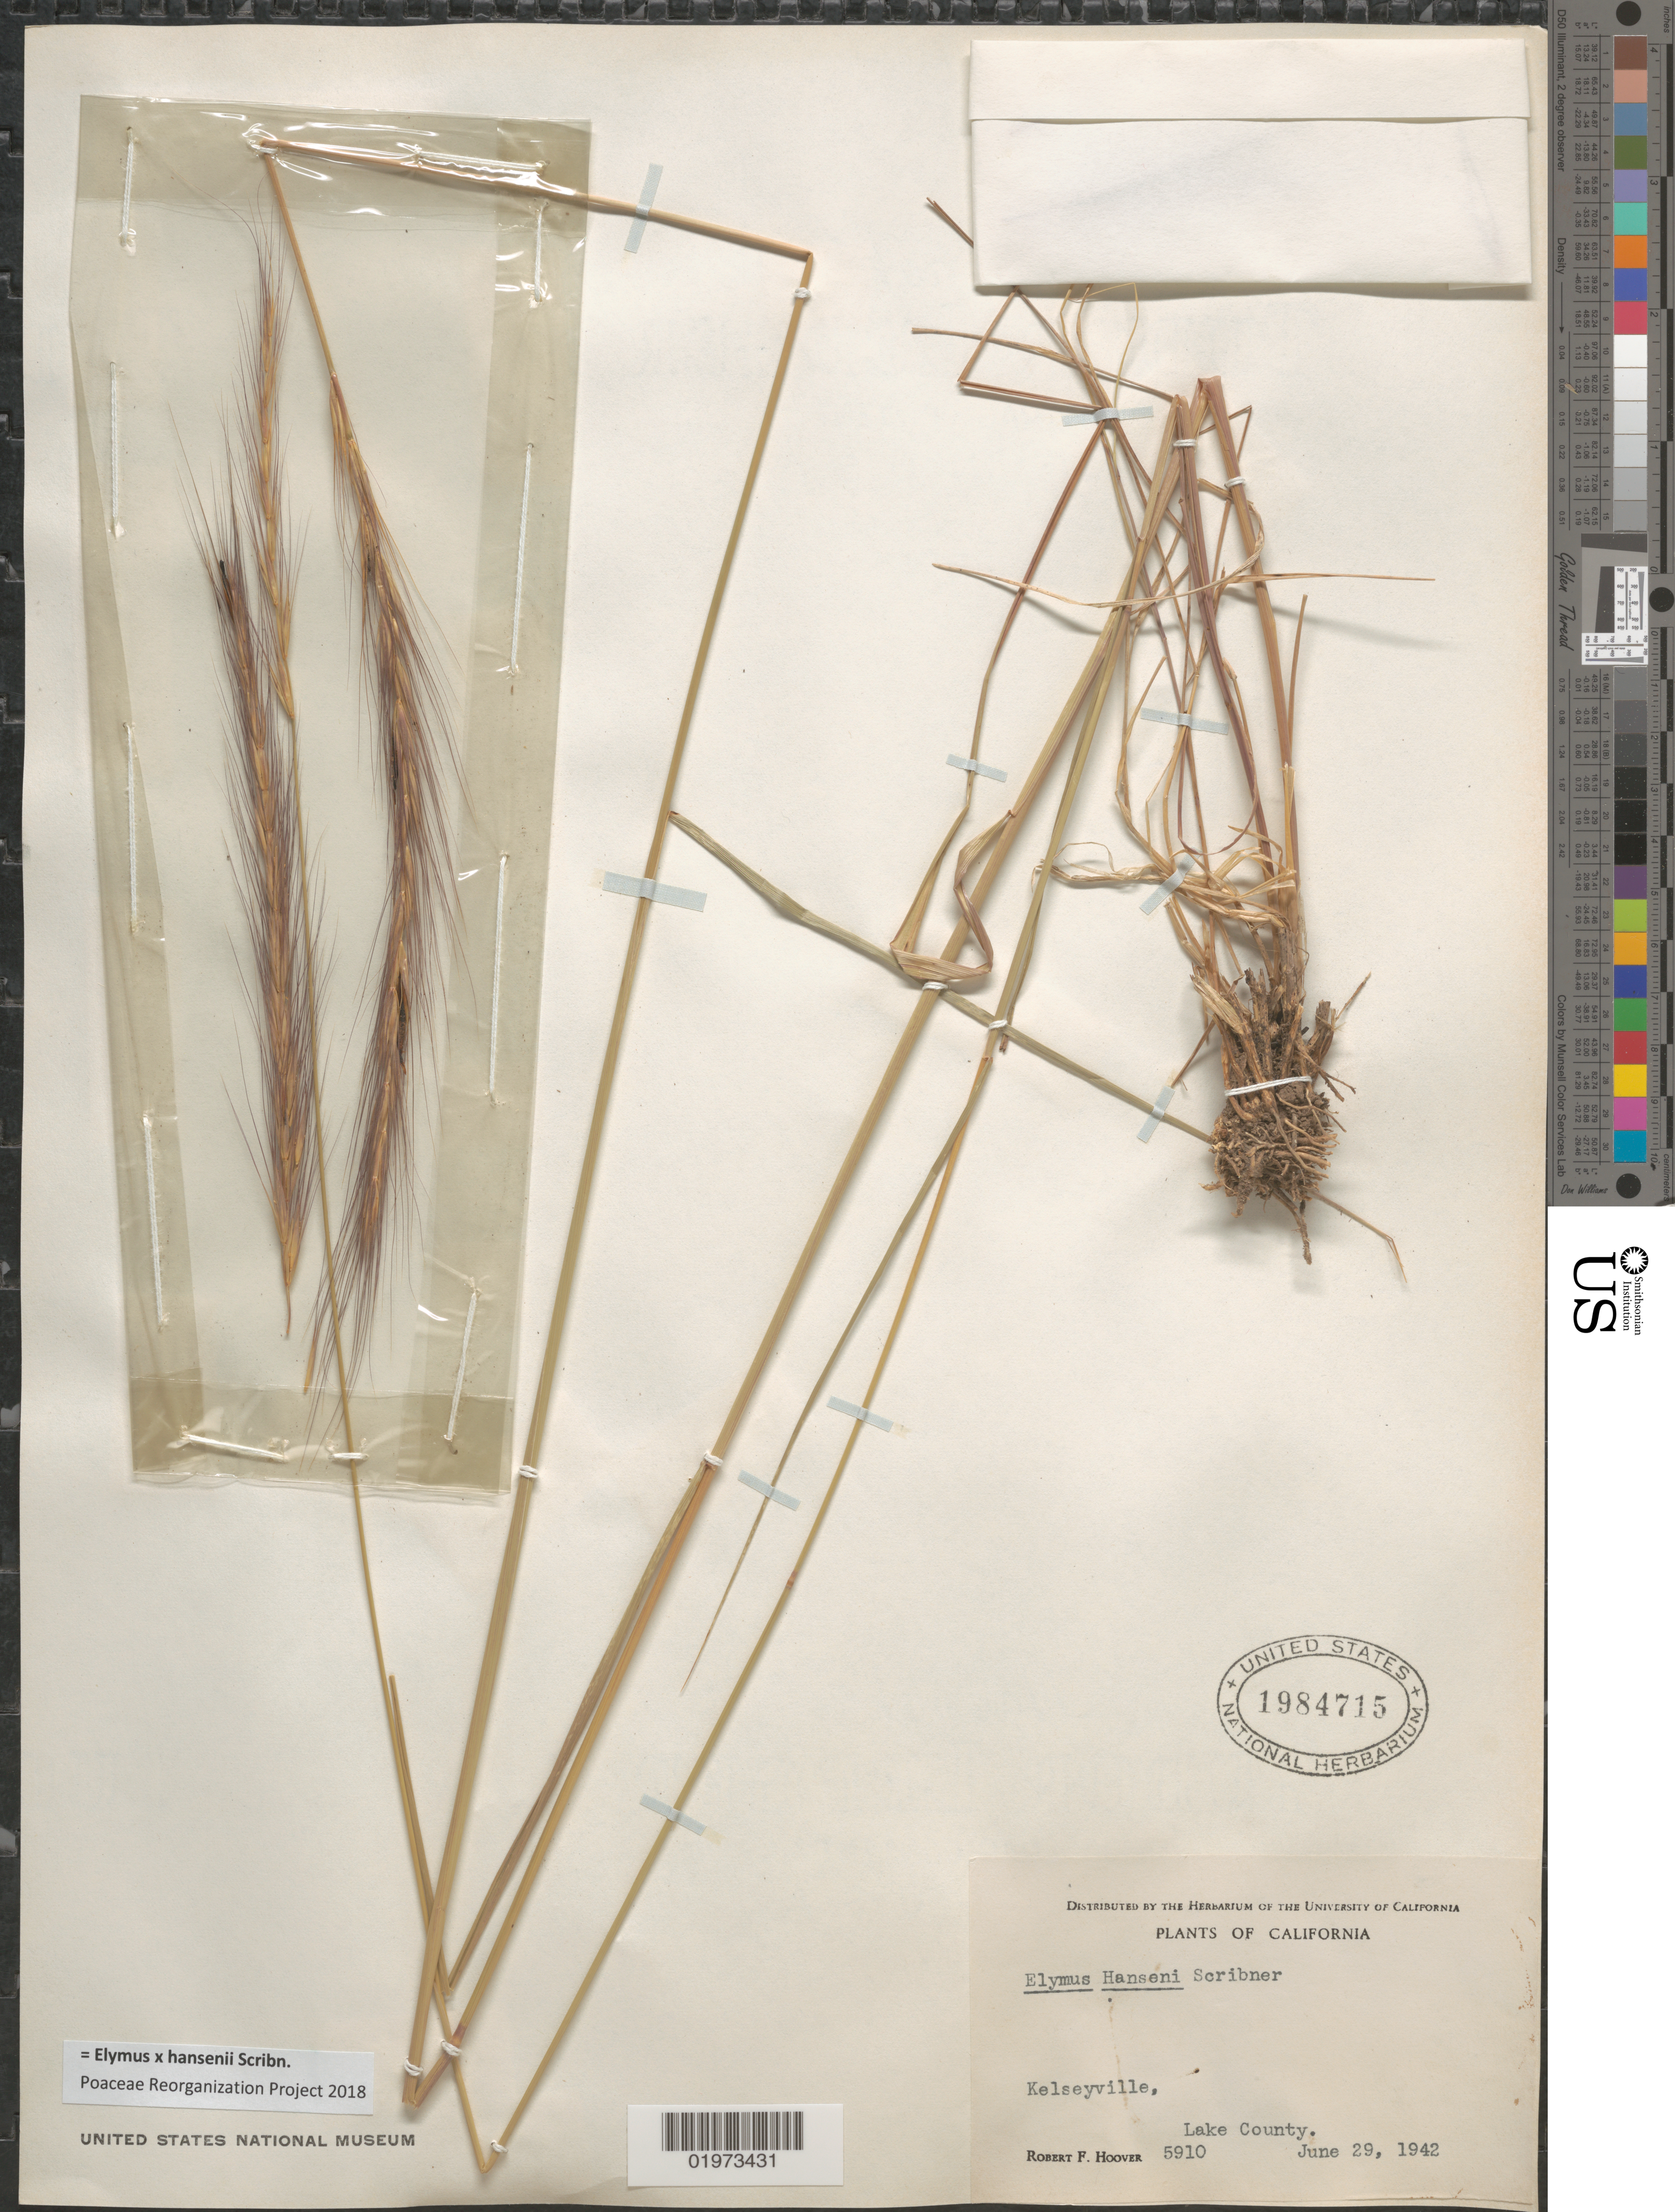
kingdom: Plantae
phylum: Tracheophyta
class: Liliopsida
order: Poales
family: Poaceae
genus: Elymus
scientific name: Elymus x hansenii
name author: Scribn.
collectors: R. F. Hoover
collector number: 5910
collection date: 1942-06-29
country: United States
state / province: California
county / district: Lake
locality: Kelseyville, Lake County.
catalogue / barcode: US 1984715